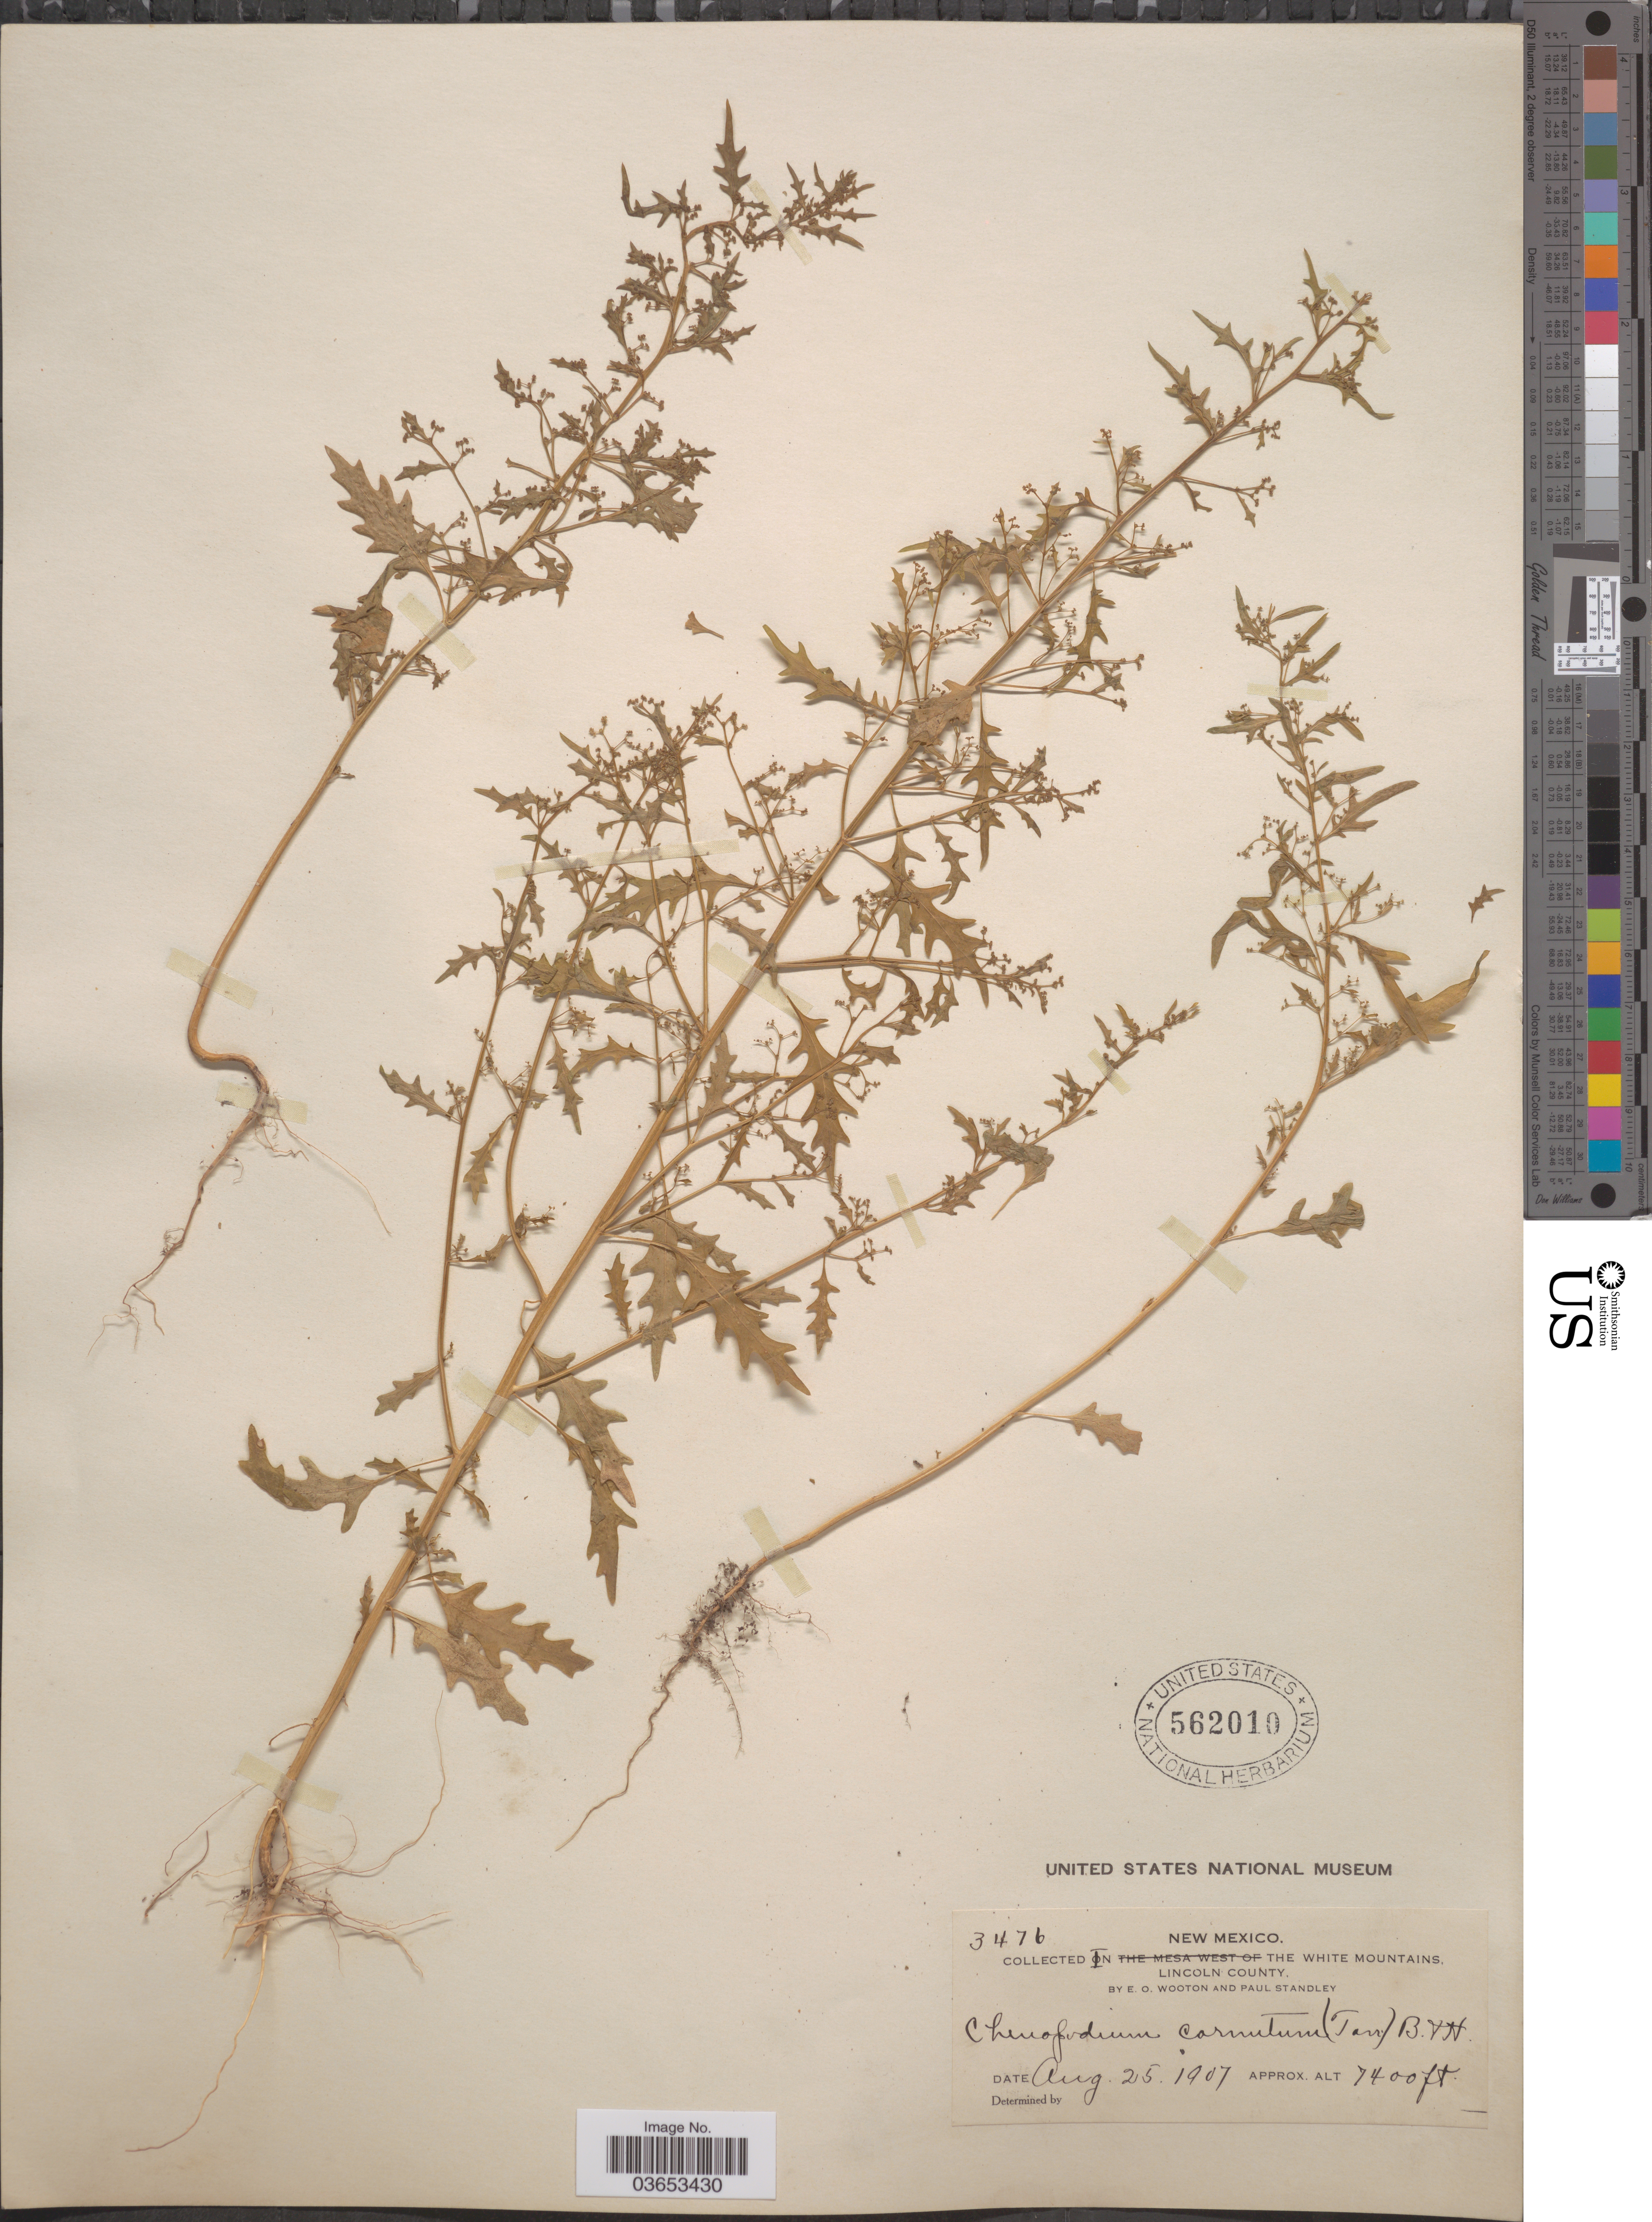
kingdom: Plantae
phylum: Tracheophyta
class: Magnoliopsida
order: Caryophyllales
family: Amaranthaceae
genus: Chenopodium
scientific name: Chenopodium incisum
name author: Poir.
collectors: E. O. Wooton & P. C. Standley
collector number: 3476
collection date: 1907-08-25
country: United States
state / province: New Mexico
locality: The White Mountains, Lincoln County.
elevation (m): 2256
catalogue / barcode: US 562010